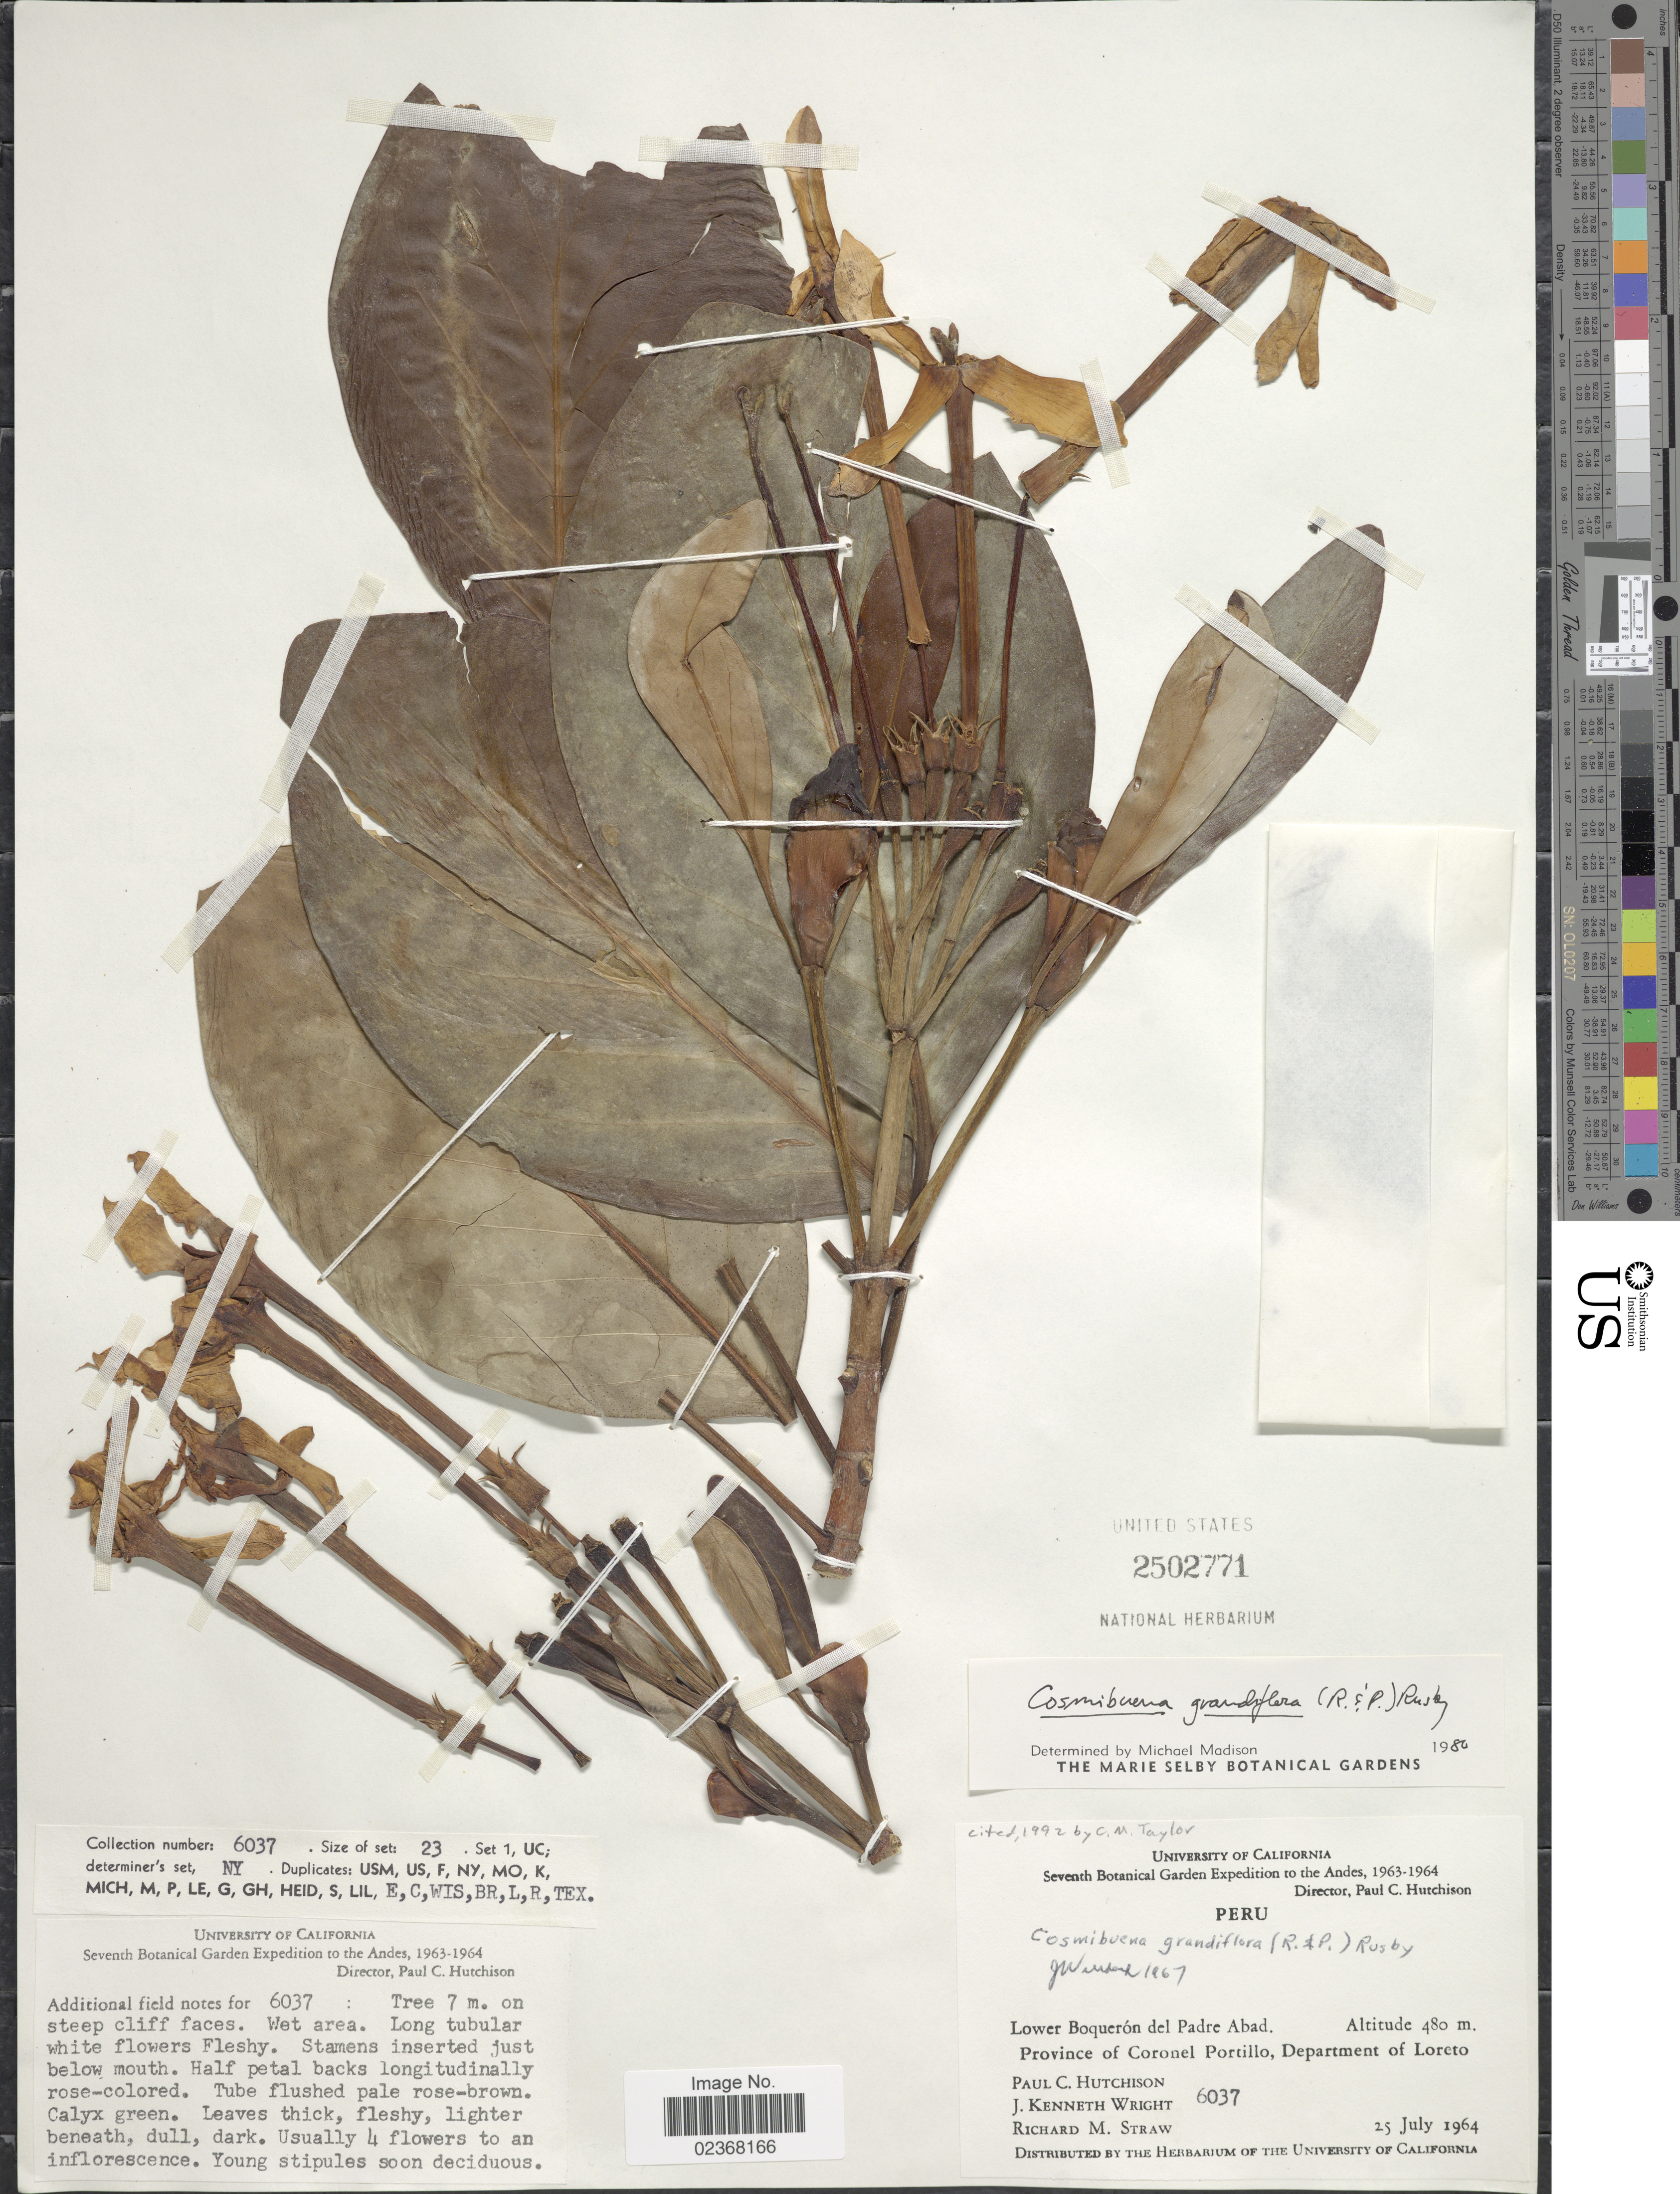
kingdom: Plantae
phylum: Tracheophyta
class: Magnoliopsida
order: Gentianales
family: Rubiaceae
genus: Cosmibuena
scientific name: Cosmibuena grandiflora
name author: (Rose & Pav.) Rusby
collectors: P. C. Hutchison, J. K. Wright & R. M. Straw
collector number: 6037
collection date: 1964-07-25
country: Peru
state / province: Loreto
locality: Lower Boqueron del Padre Abad, Province of Coronel Portillo, Department of Loreto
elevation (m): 480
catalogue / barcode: US 2502771